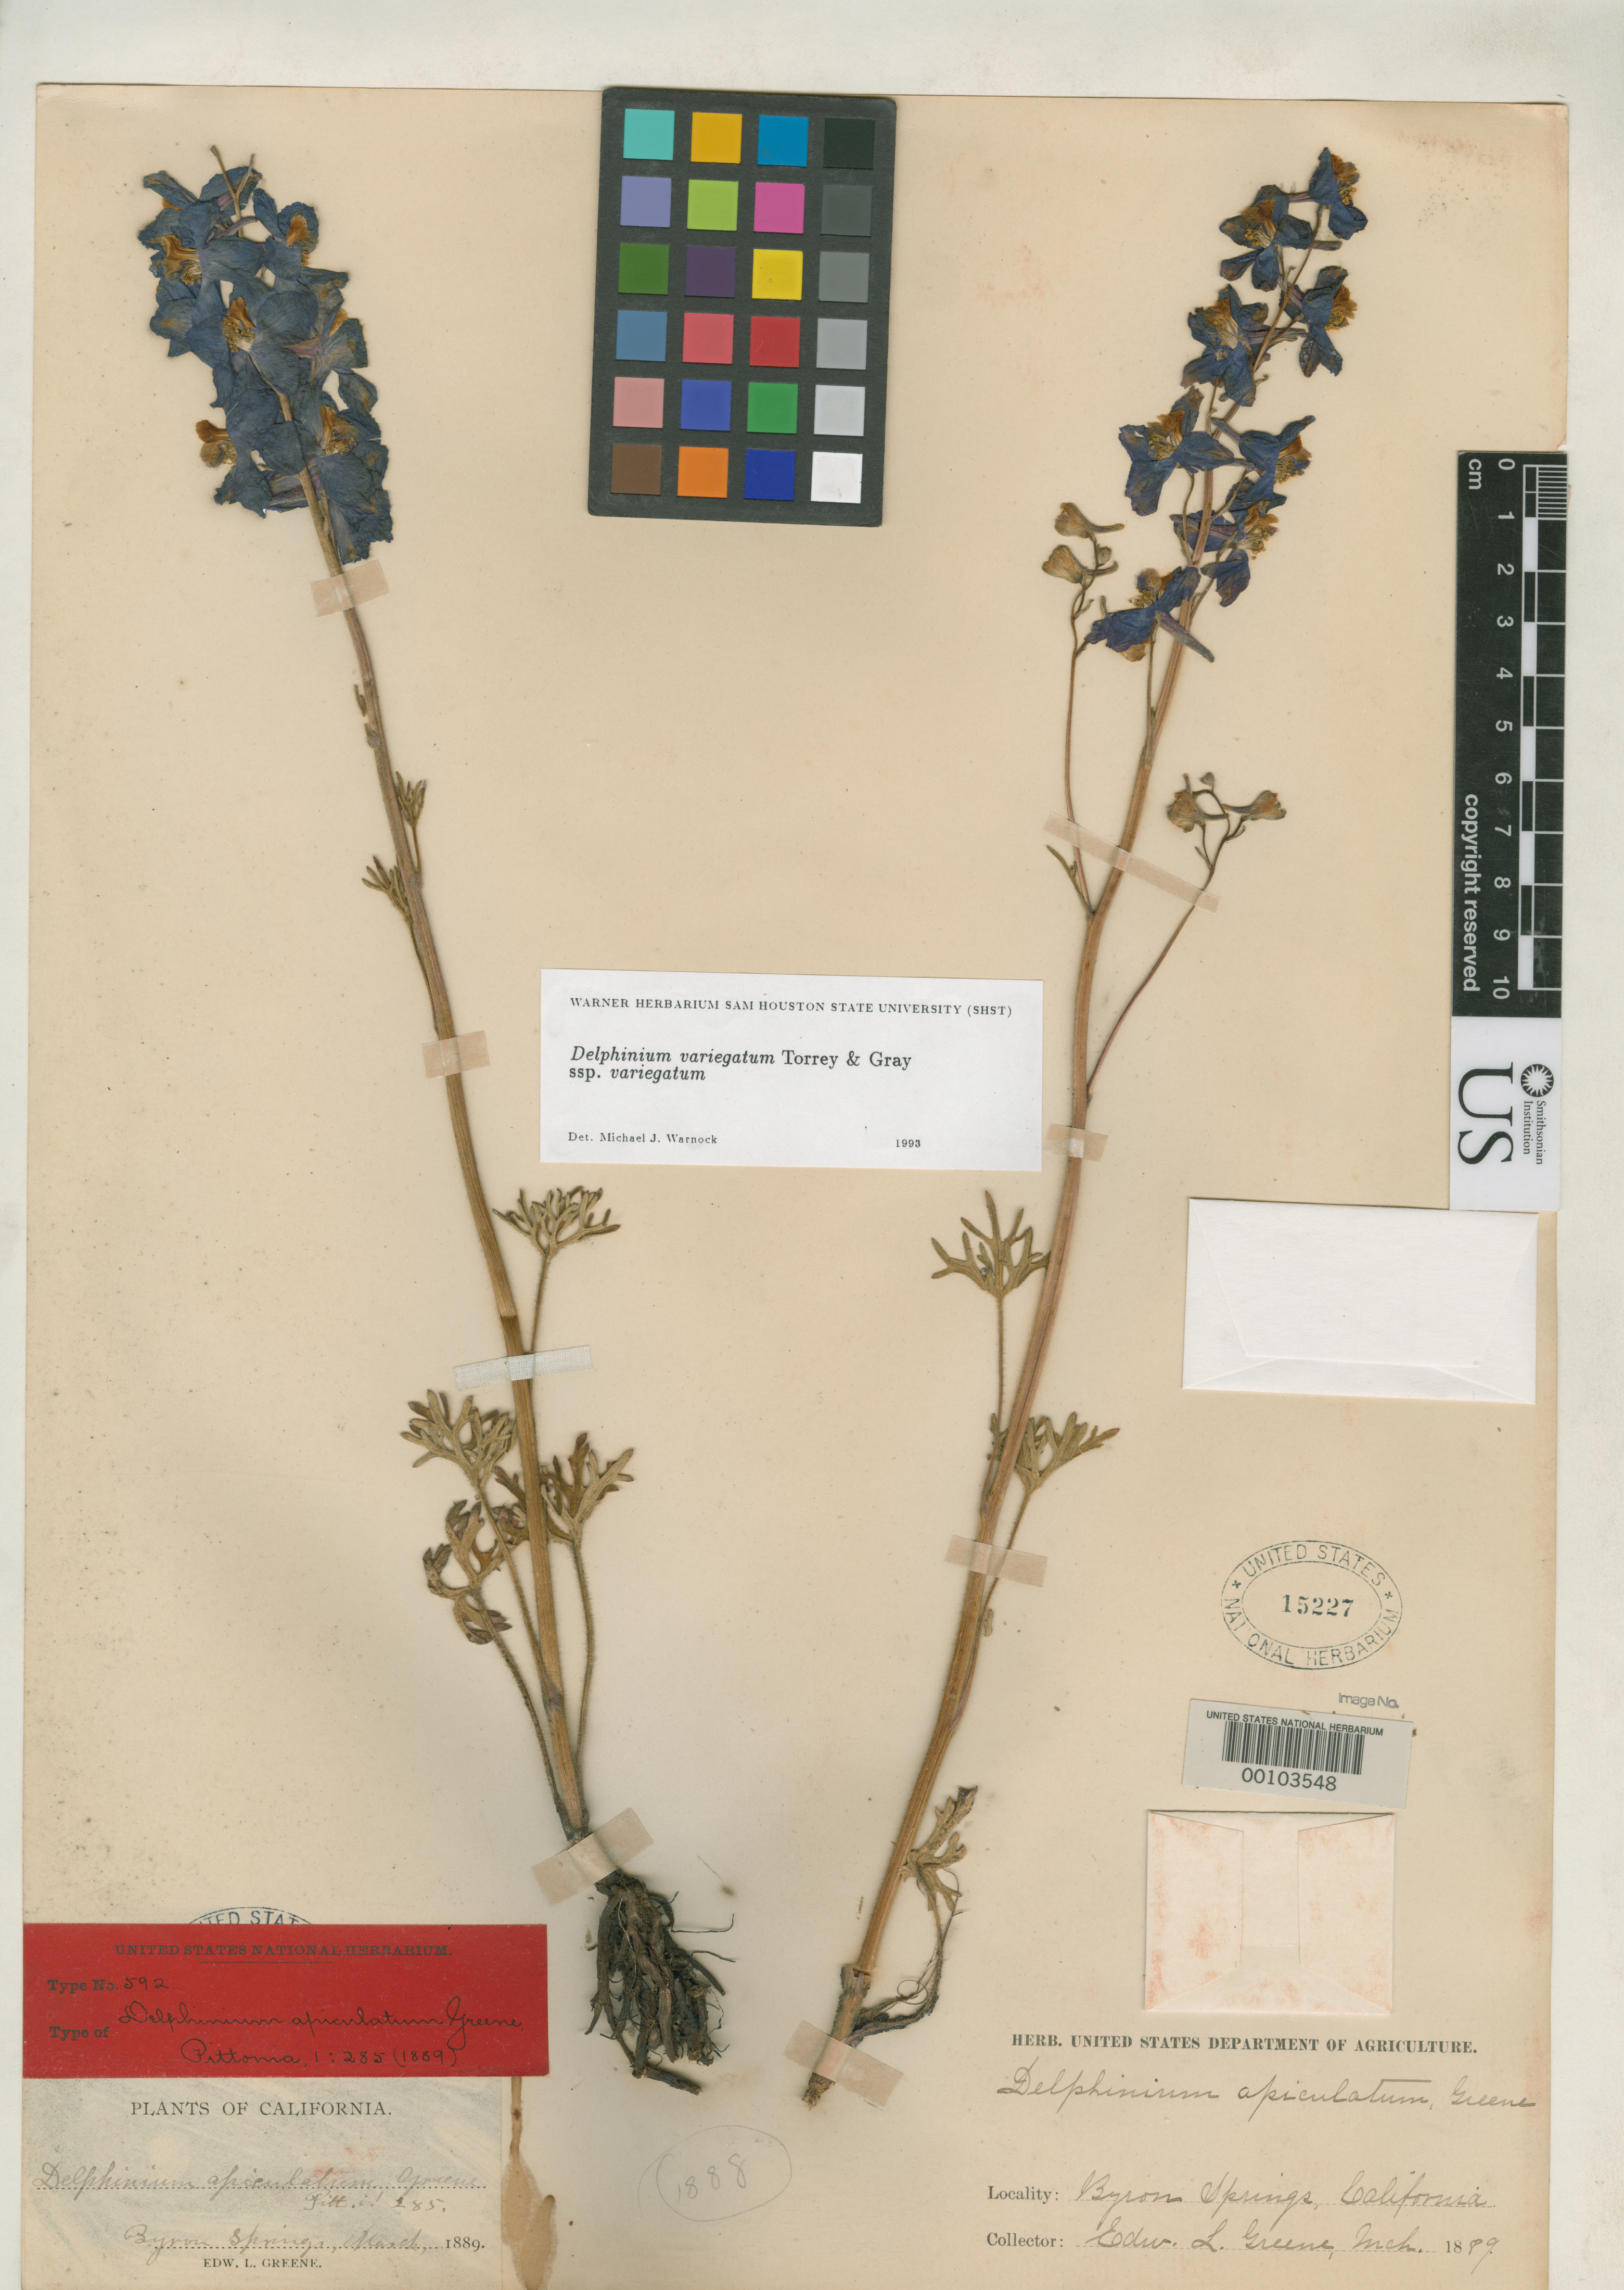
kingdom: Plantae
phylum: Tracheophyta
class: Magnoliopsida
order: Ranunculales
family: Ranunculaceae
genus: Delphinium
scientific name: Delphinium apiculatum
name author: Greene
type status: Isotype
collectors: E. L. Greene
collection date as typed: Mar 1889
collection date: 1889-03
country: United States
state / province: California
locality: Plains of San Joaquin, near Byron Springs.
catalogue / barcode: US 15227